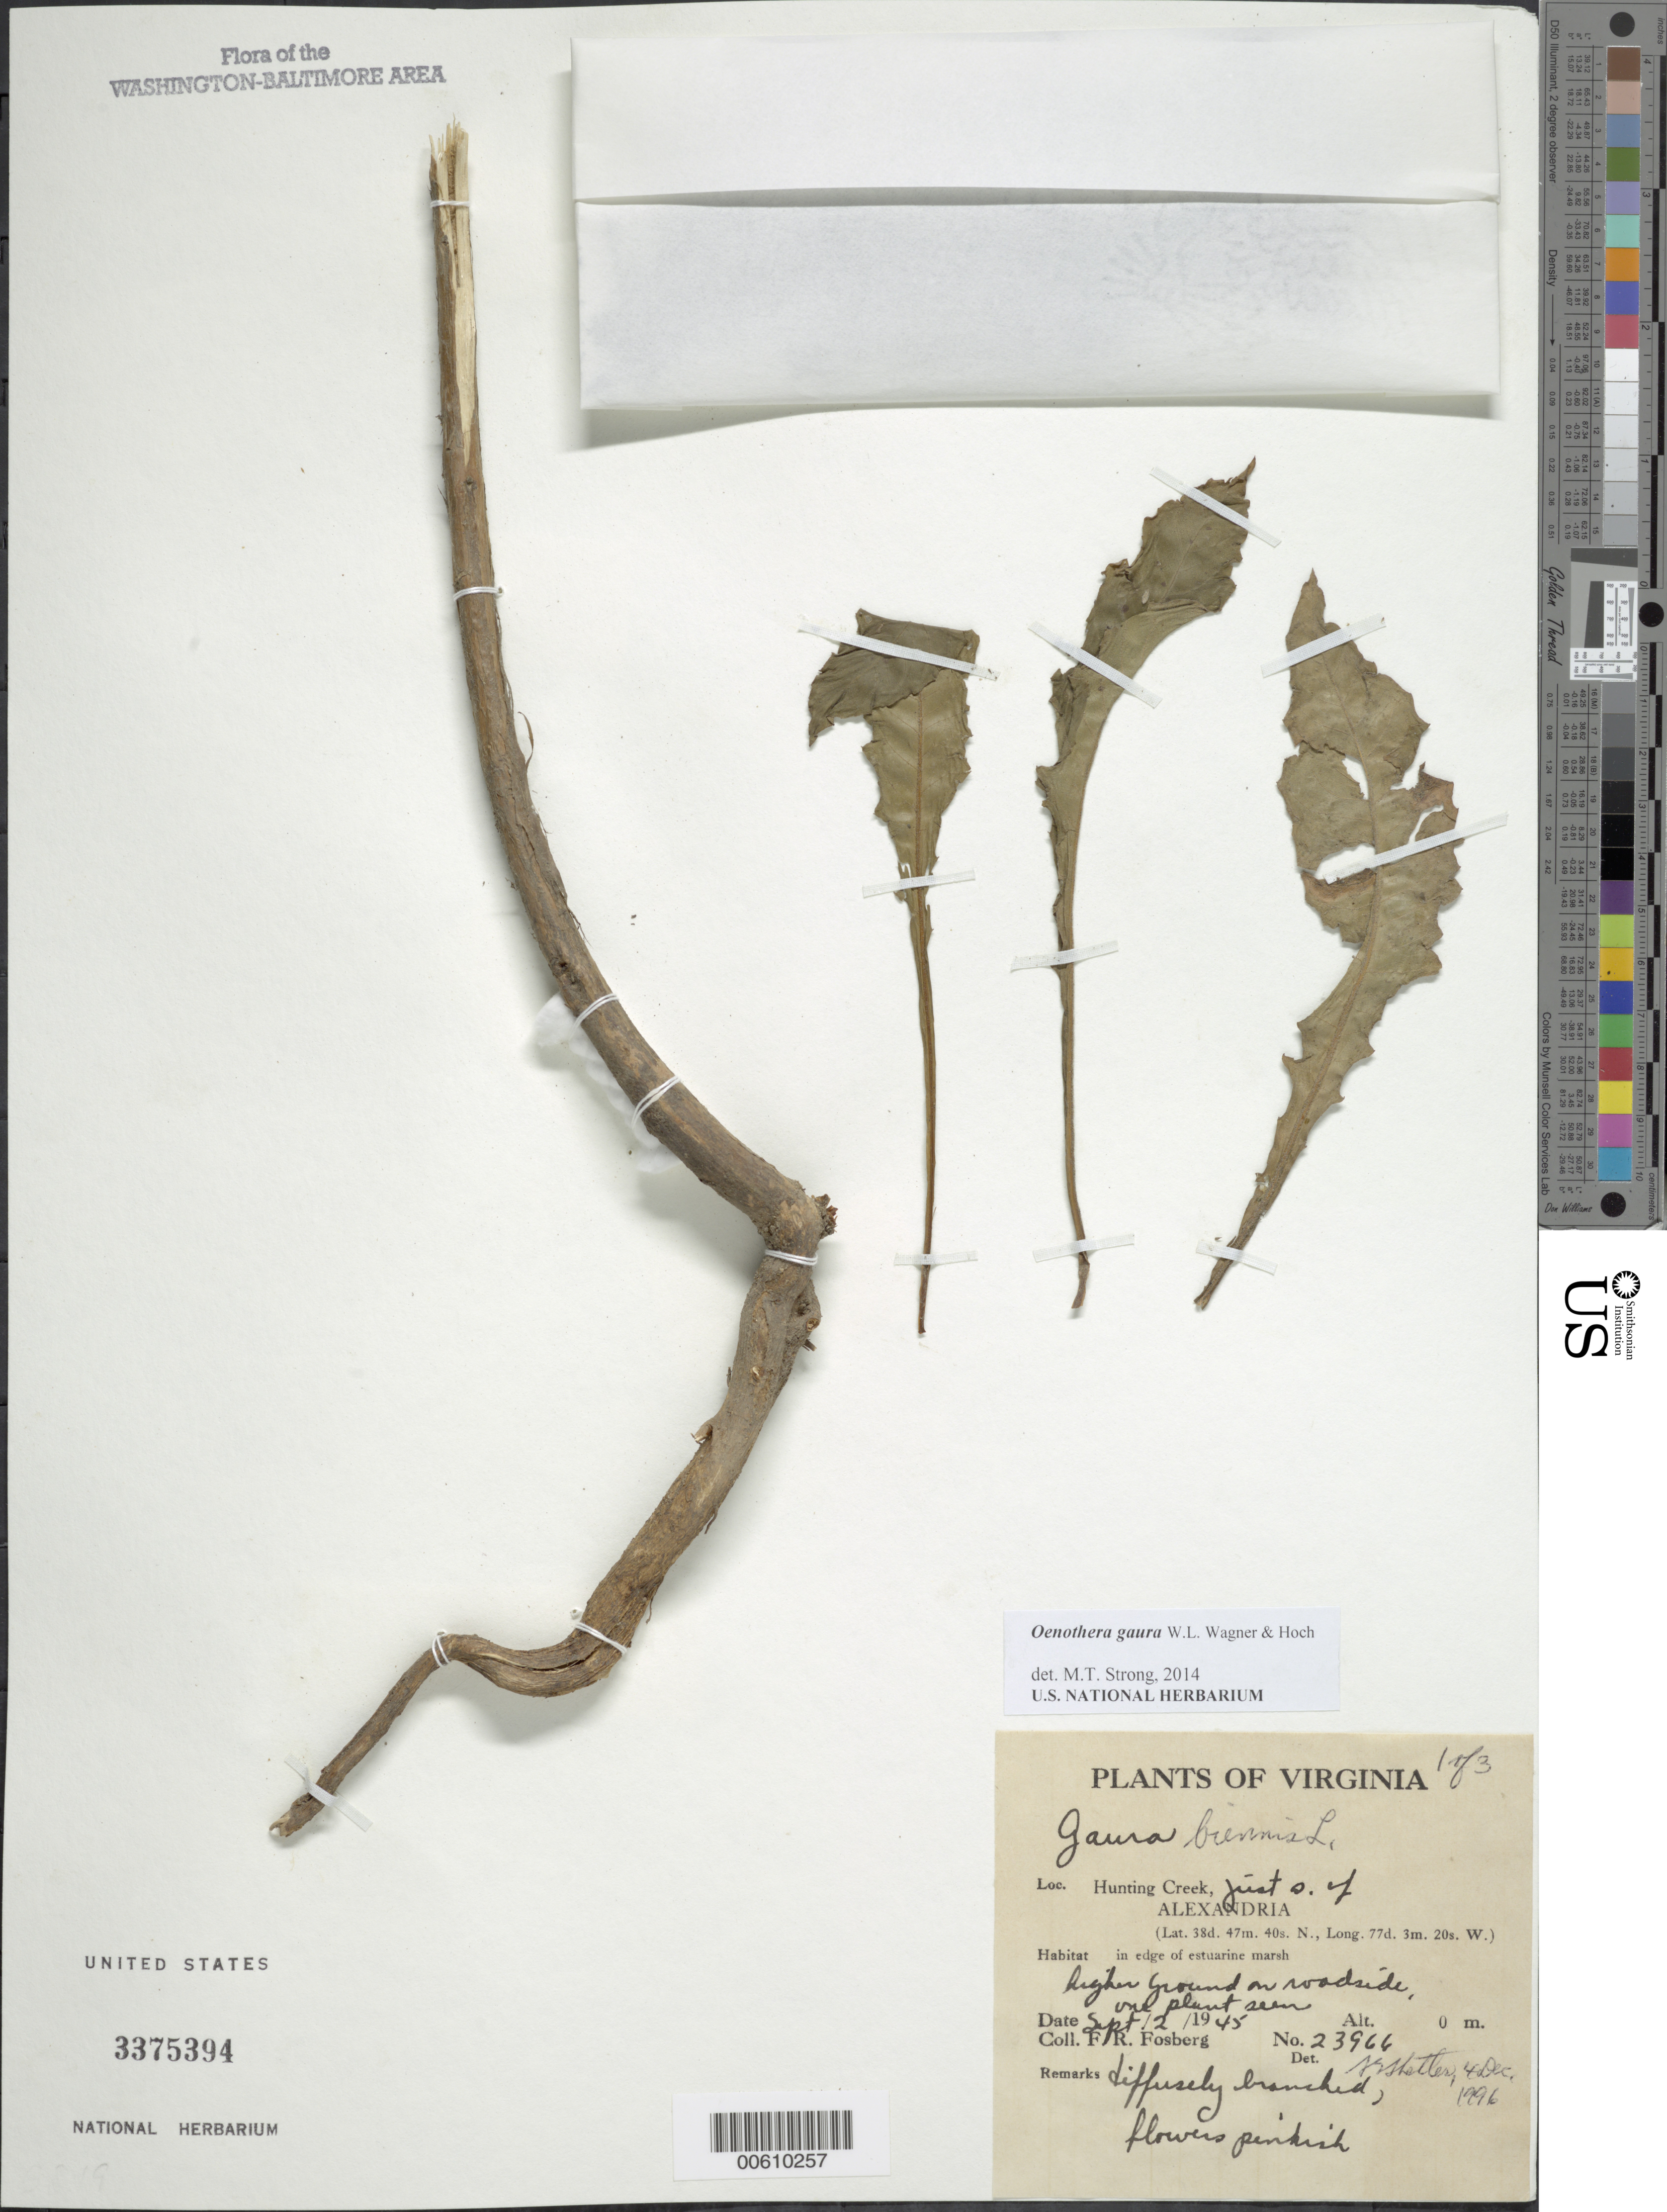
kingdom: Plantae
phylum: Tracheophyta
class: Magnoliopsida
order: Myrtales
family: Onagraceae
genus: Oenothera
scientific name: Oenothera gaura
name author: W.L. Wagner & Hoch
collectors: F. R. Fosberg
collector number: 23966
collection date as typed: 02 Sep 1945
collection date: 1945-09-02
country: United States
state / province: Virginia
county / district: Fairfax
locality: Hunting Creek, S of Alexandria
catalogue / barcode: US 3375394